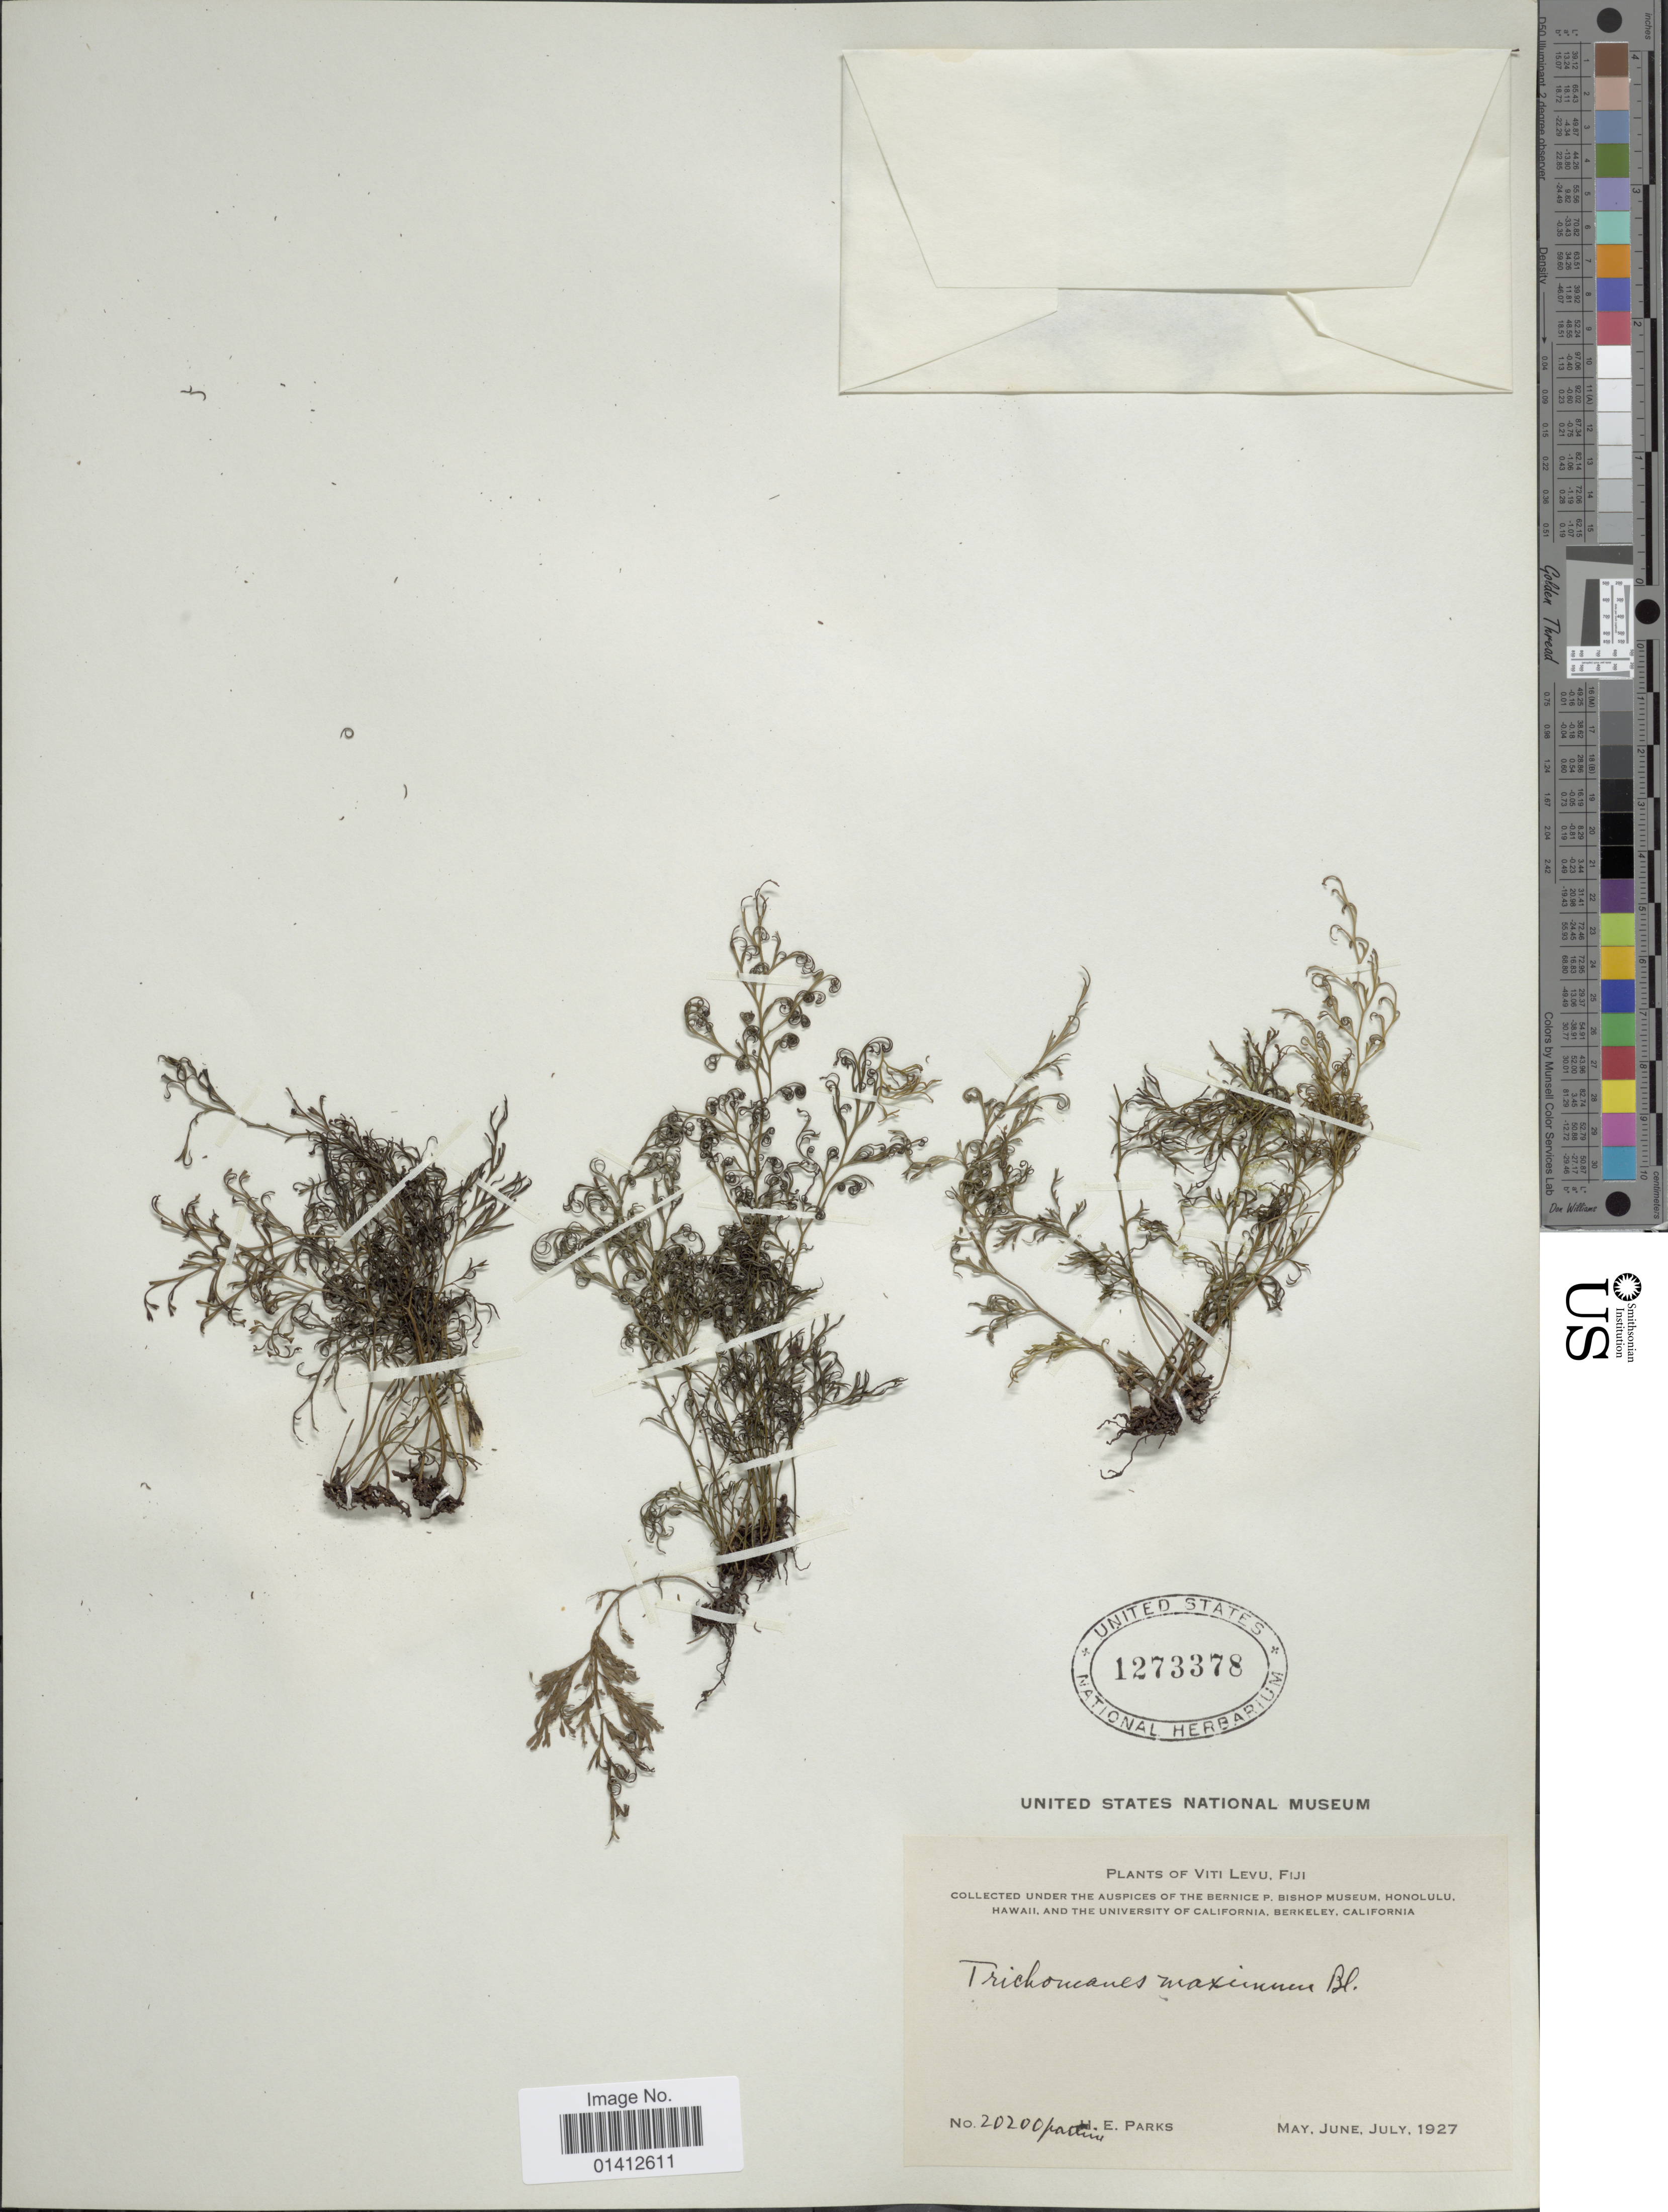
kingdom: Plantae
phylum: Tracheophyta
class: Polypodiopsida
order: Hymenophyllales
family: Hymenophyllaceae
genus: Vandenboschia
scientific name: Vandenboschia maxima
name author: (Blume) Copel.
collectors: H. E. Parks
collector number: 20200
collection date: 1927-05/1927-07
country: Fiji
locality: Viti levu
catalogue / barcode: US 1273378